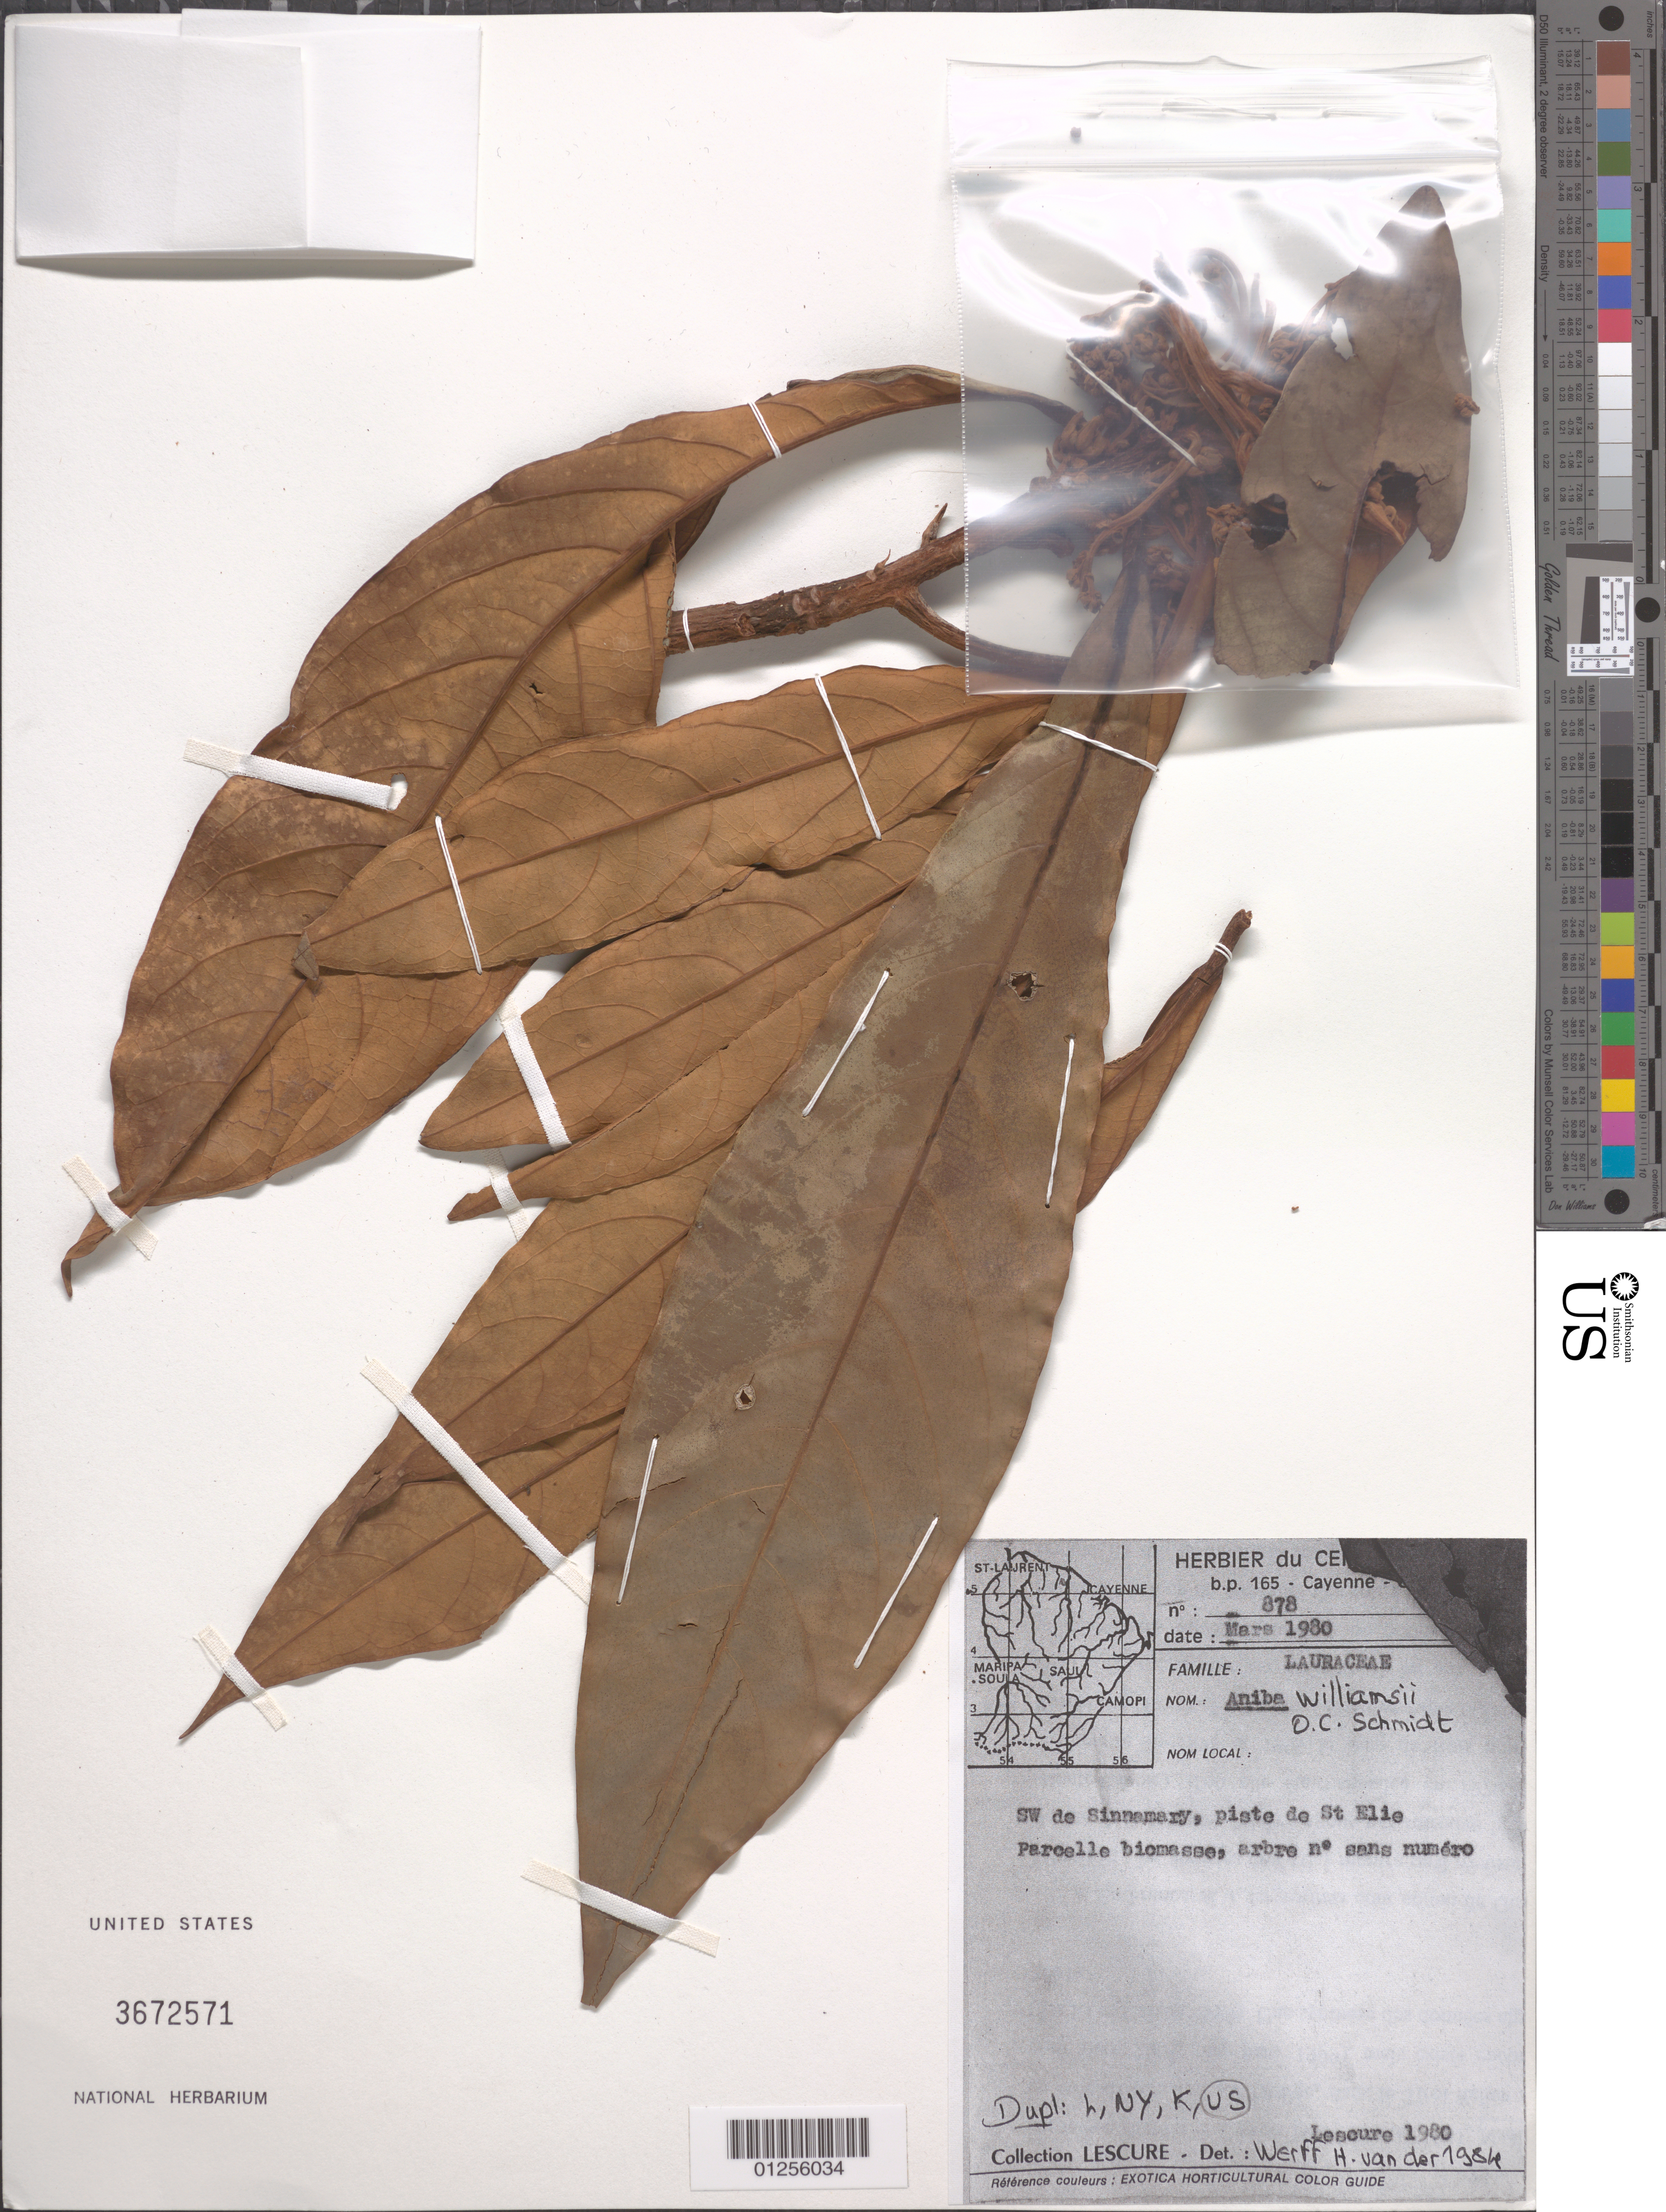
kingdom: Plantae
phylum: Tracheophyta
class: Magnoliopsida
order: Laurales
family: Lauraceae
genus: Aniba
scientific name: Aniba williamsii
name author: O.C. Schmidt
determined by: van der Werff, H.; Yasuda, S.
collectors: J.-P. Lescure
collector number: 878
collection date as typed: Mar-80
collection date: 1980-03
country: French Guiana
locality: Piste de Saint-Élie, SW de Sinnamary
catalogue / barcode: US 3672571